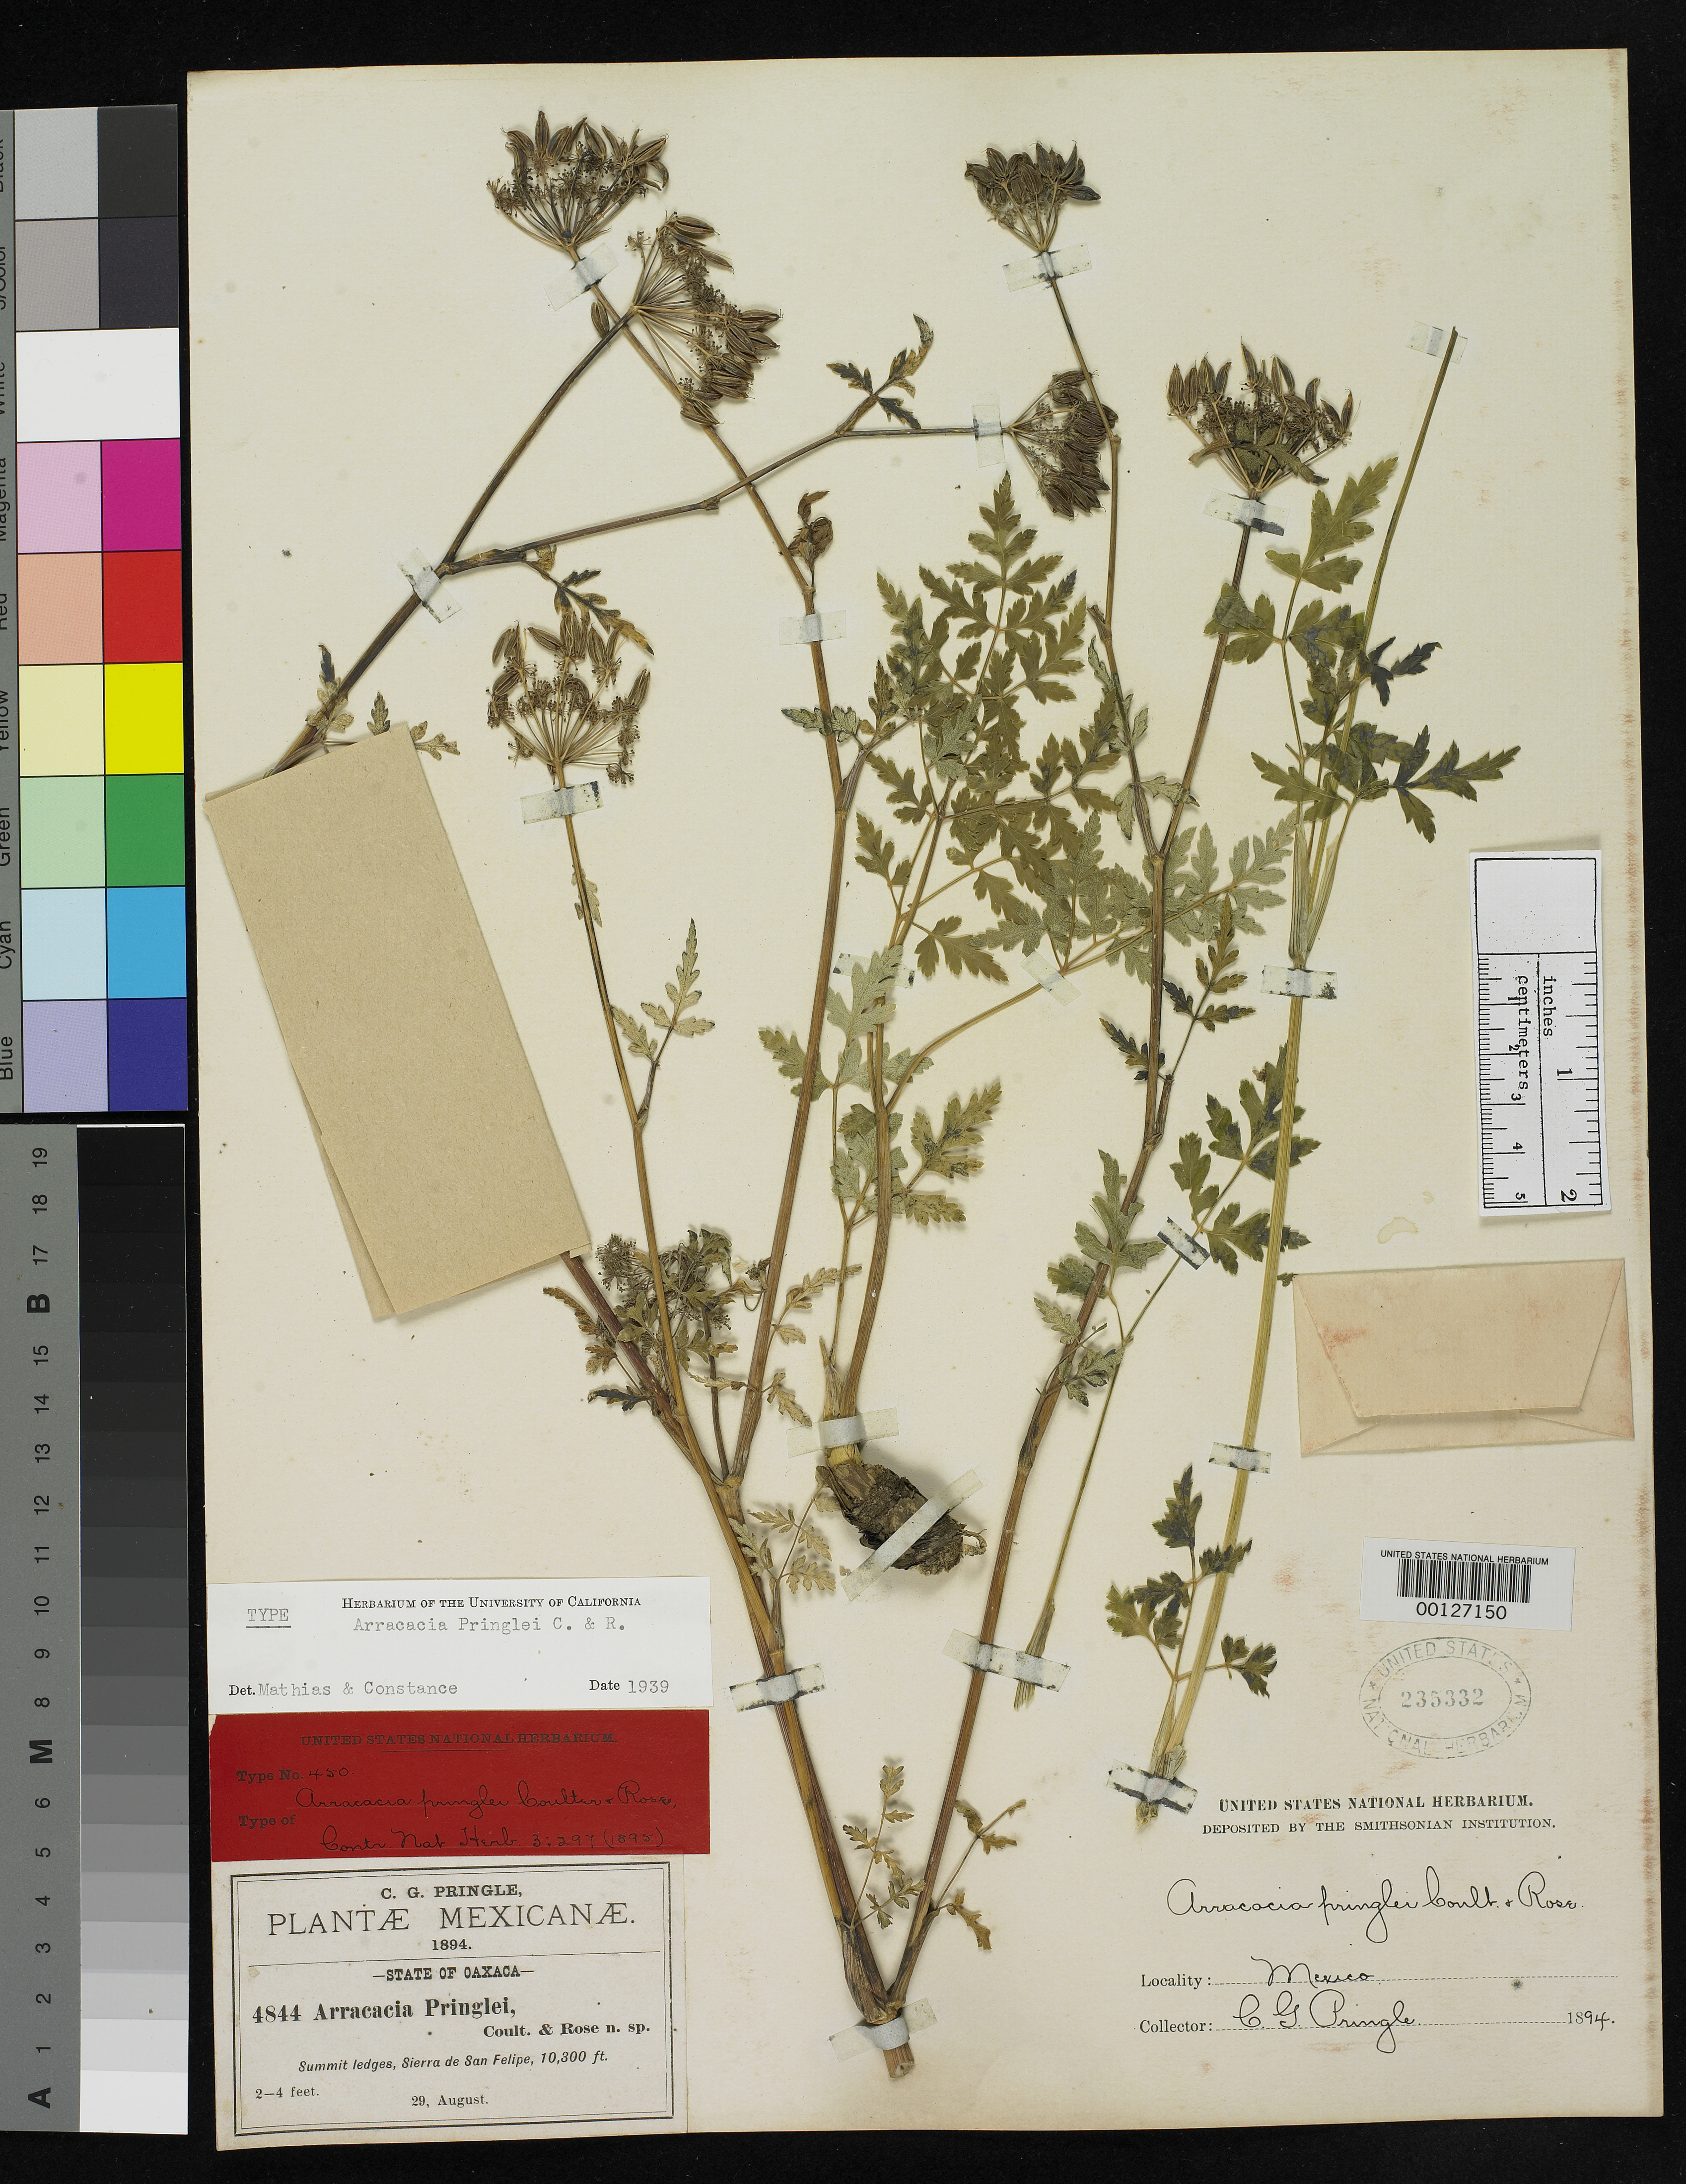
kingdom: Plantae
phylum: Tracheophyta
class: Magnoliopsida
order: Apiales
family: Apiaceae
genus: Arracacia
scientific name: Arracacia pringlei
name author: J.M. Coult. & Rose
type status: Holotype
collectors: C. G. Pringle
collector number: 4844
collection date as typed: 29 Aug 1894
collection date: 1894-08-29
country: Mexico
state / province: Oaxaca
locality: Sierra de San Felipe.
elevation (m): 3139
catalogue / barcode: US 235332